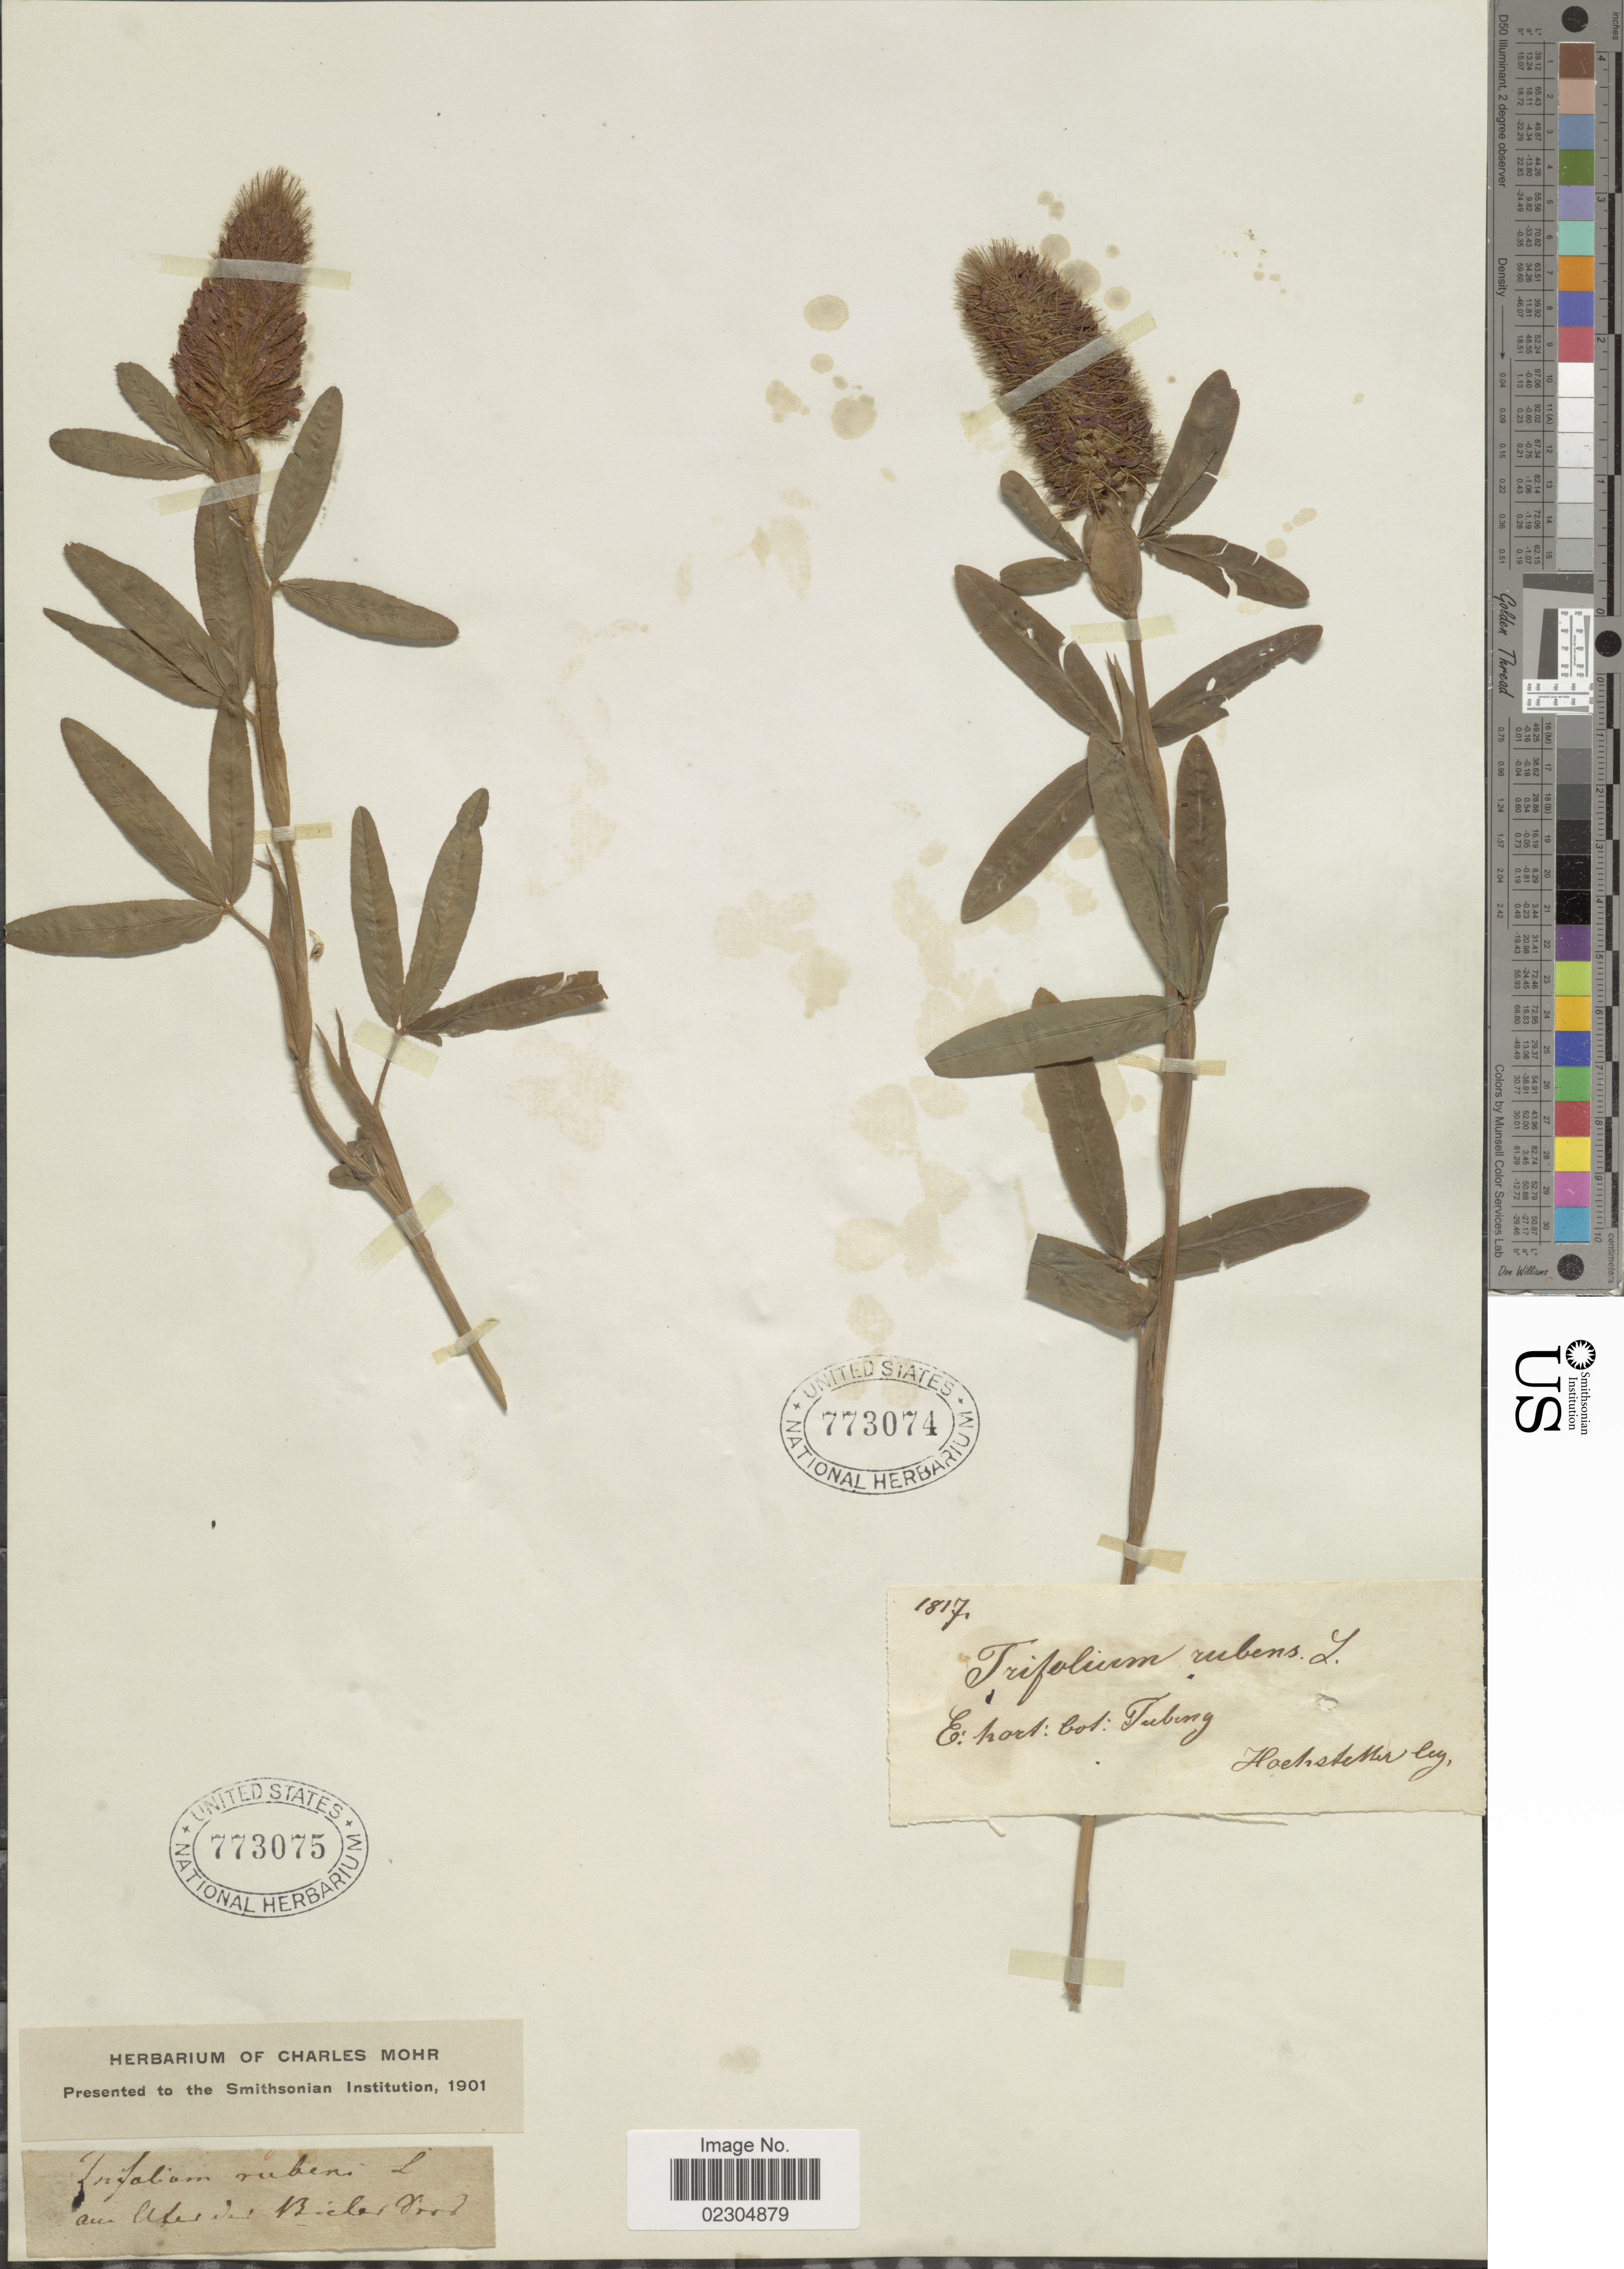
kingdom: Plantae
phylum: Tracheophyta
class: Magnoliopsida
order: Fabales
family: Fabaceae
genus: Trifolium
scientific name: Trifolium sp.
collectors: -. Hochstetter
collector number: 1817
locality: Ex hort: bot: Tubing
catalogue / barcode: US 773074